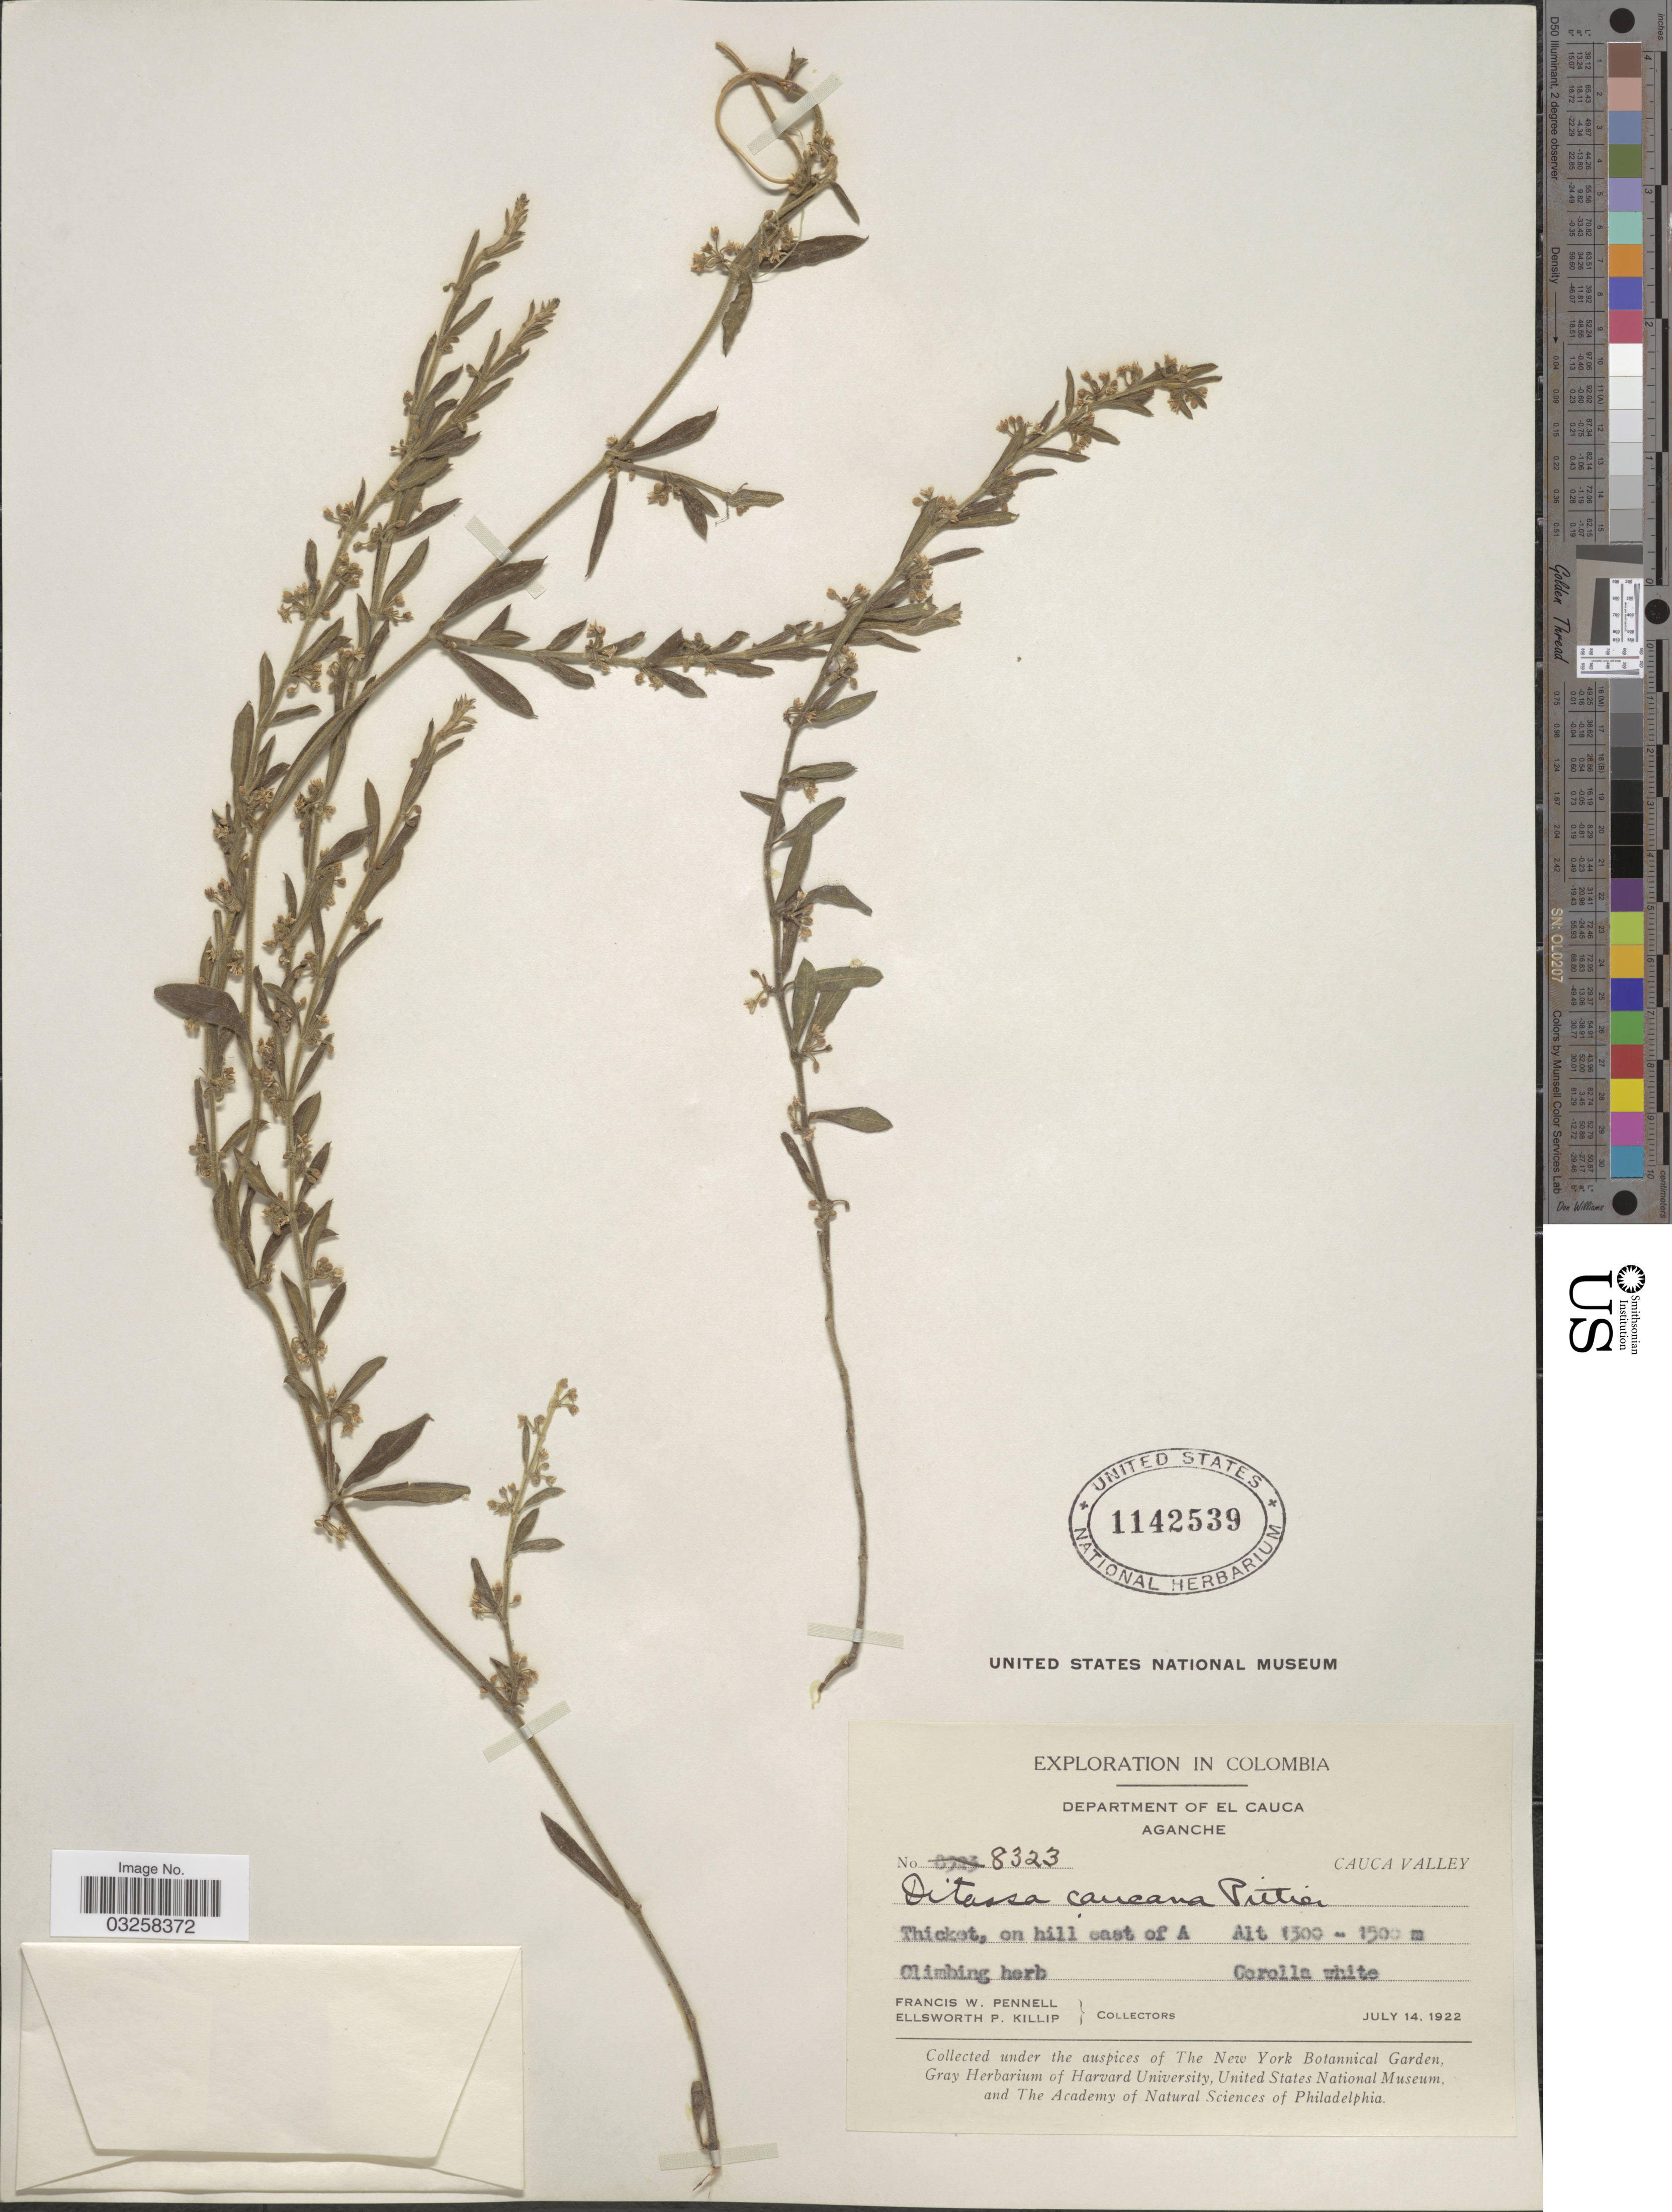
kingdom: Plantae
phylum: Tracheophyta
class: Magnoliopsida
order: Gentianales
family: Apocynaceae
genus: Ditassa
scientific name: Ditassa caucana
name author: Pittier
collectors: F. W. Pennell & E. P. Killip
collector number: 8323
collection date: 1922-07-14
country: Colombia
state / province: Cauca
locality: Department of El Cauca, Aganche, Cauca Valley, Thicket, on hill east of A.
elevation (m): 1300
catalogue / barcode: US 1142539